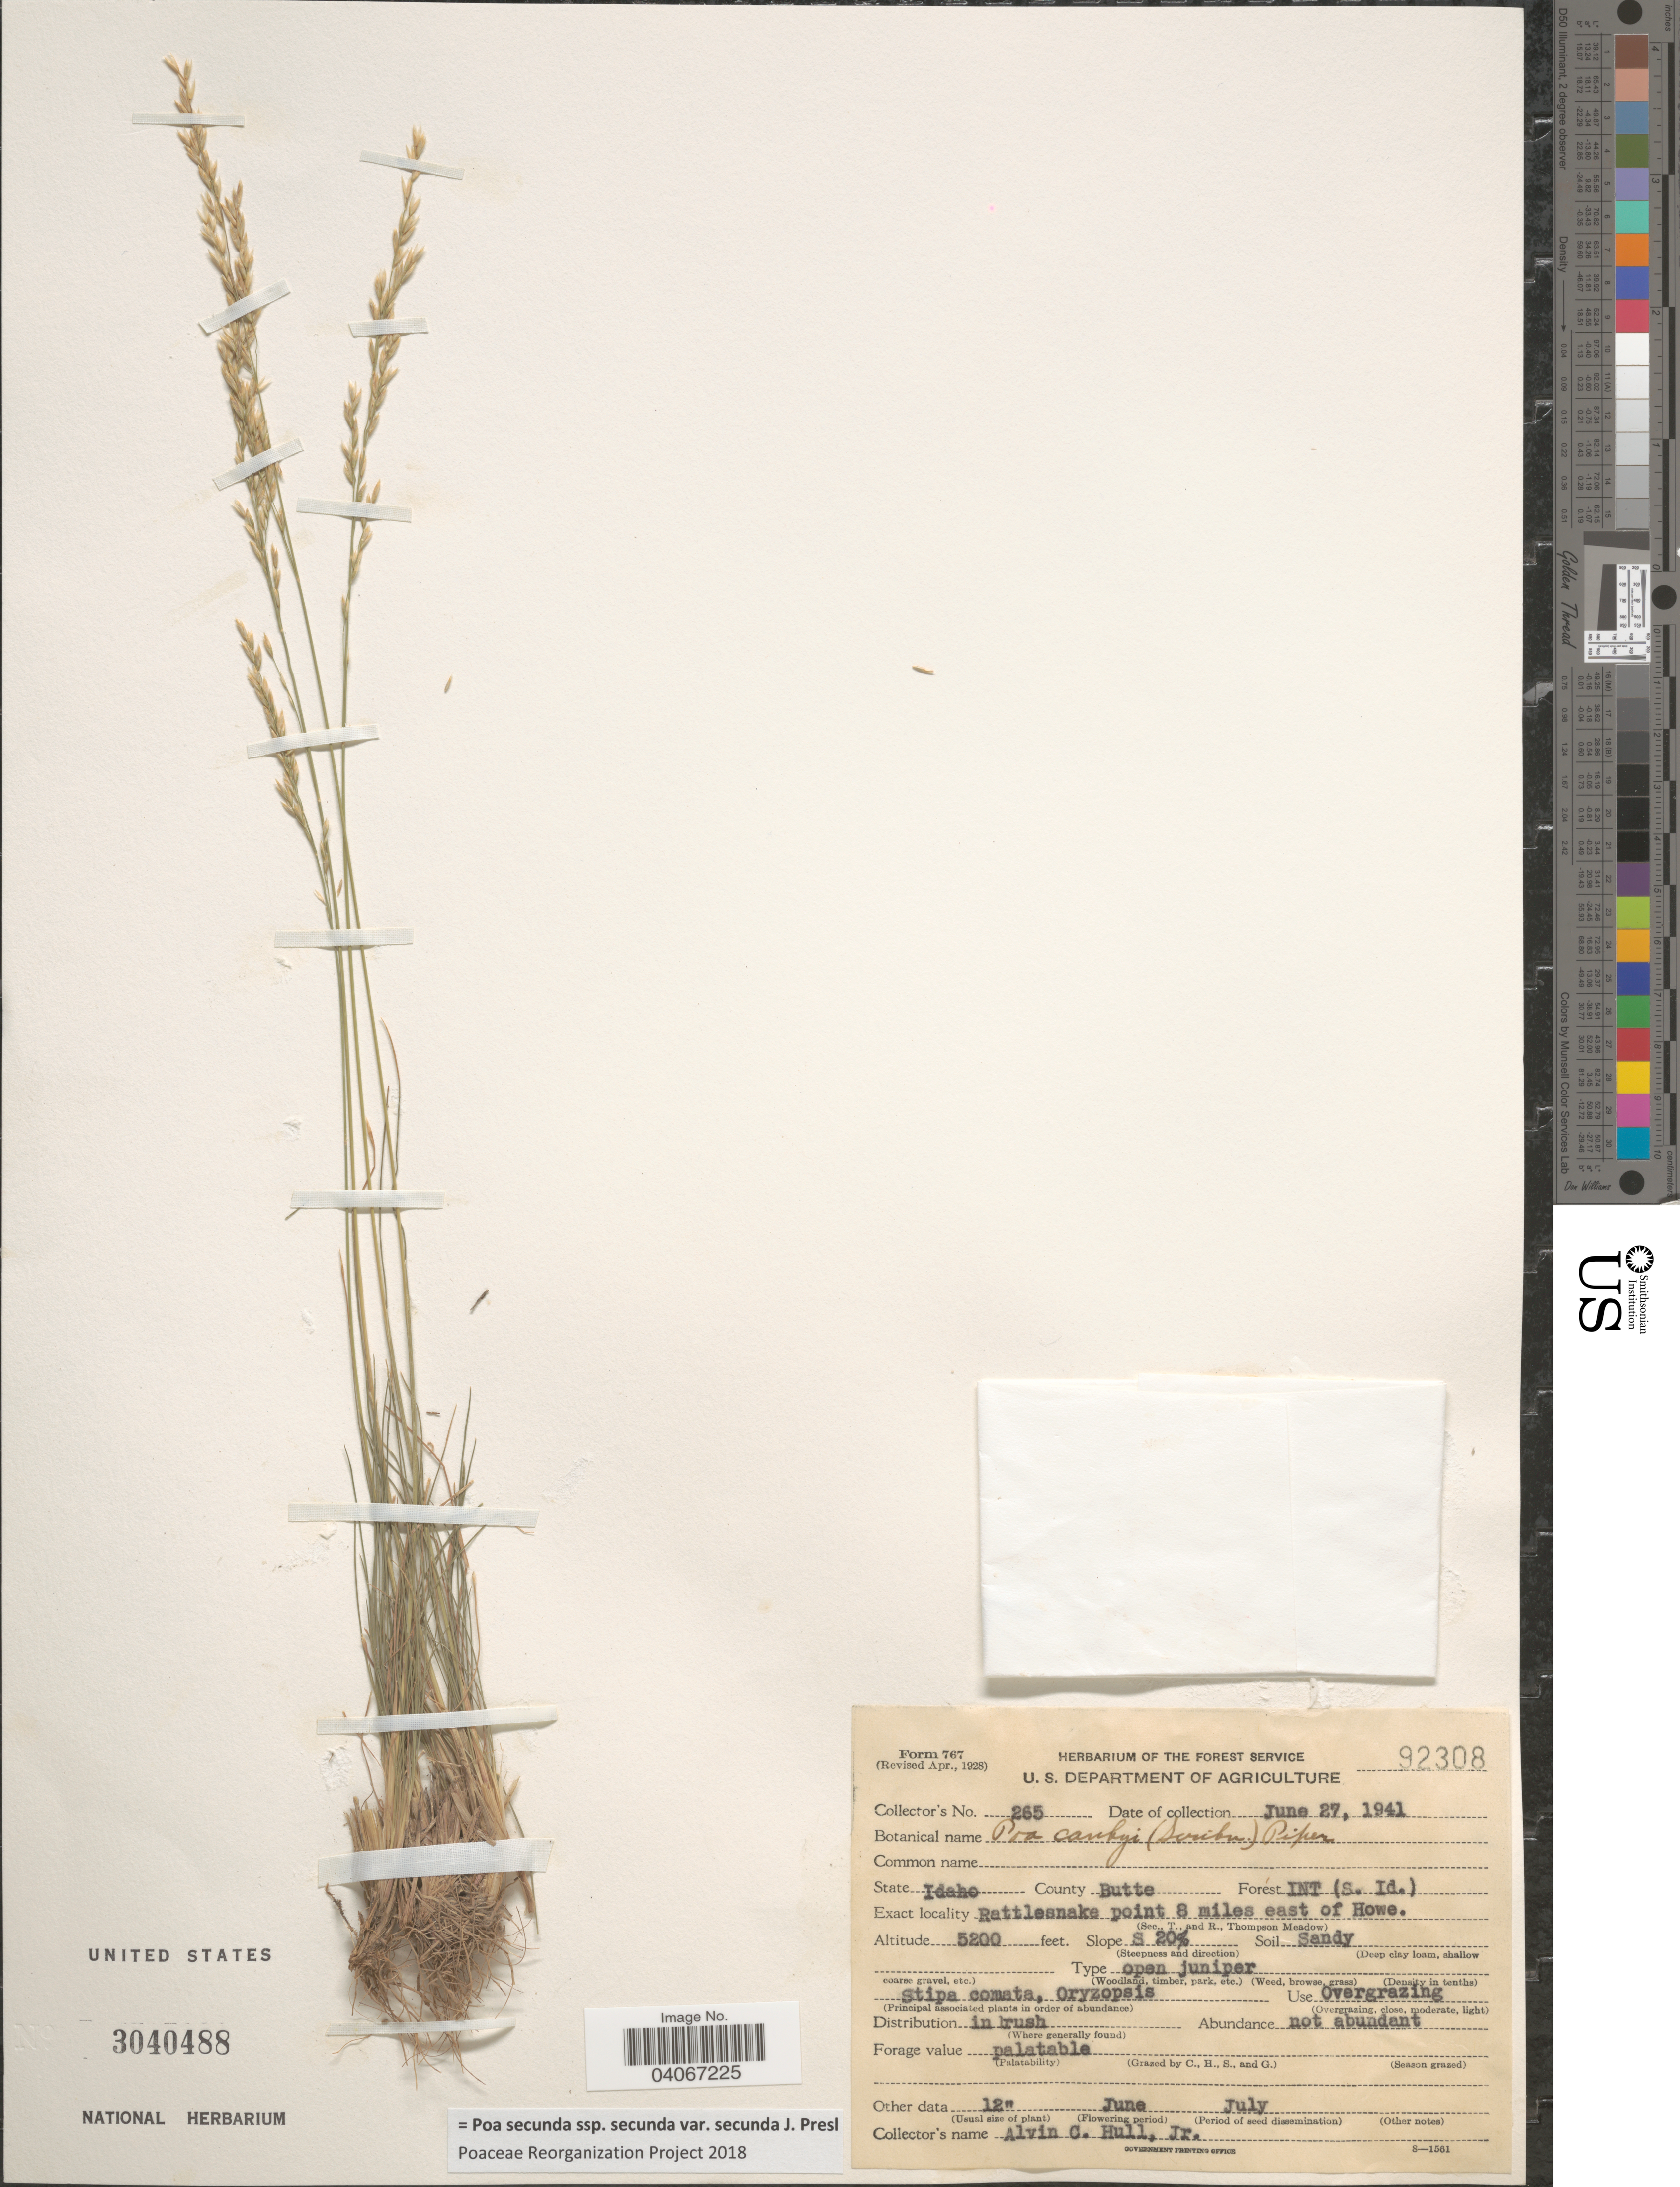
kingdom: Plantae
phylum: Tracheophyta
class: Liliopsida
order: Poales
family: Poaceae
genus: Poa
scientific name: Poa secunda subsp. secunda var. secunda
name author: J. Presl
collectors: A. Hull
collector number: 265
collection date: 1941-06-27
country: United States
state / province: Idaho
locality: County Butte. Forest INT (S. Id.). Rattlesnake point 8 miles east of Howe. Slope S 20%.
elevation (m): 1585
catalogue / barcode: US 3040488